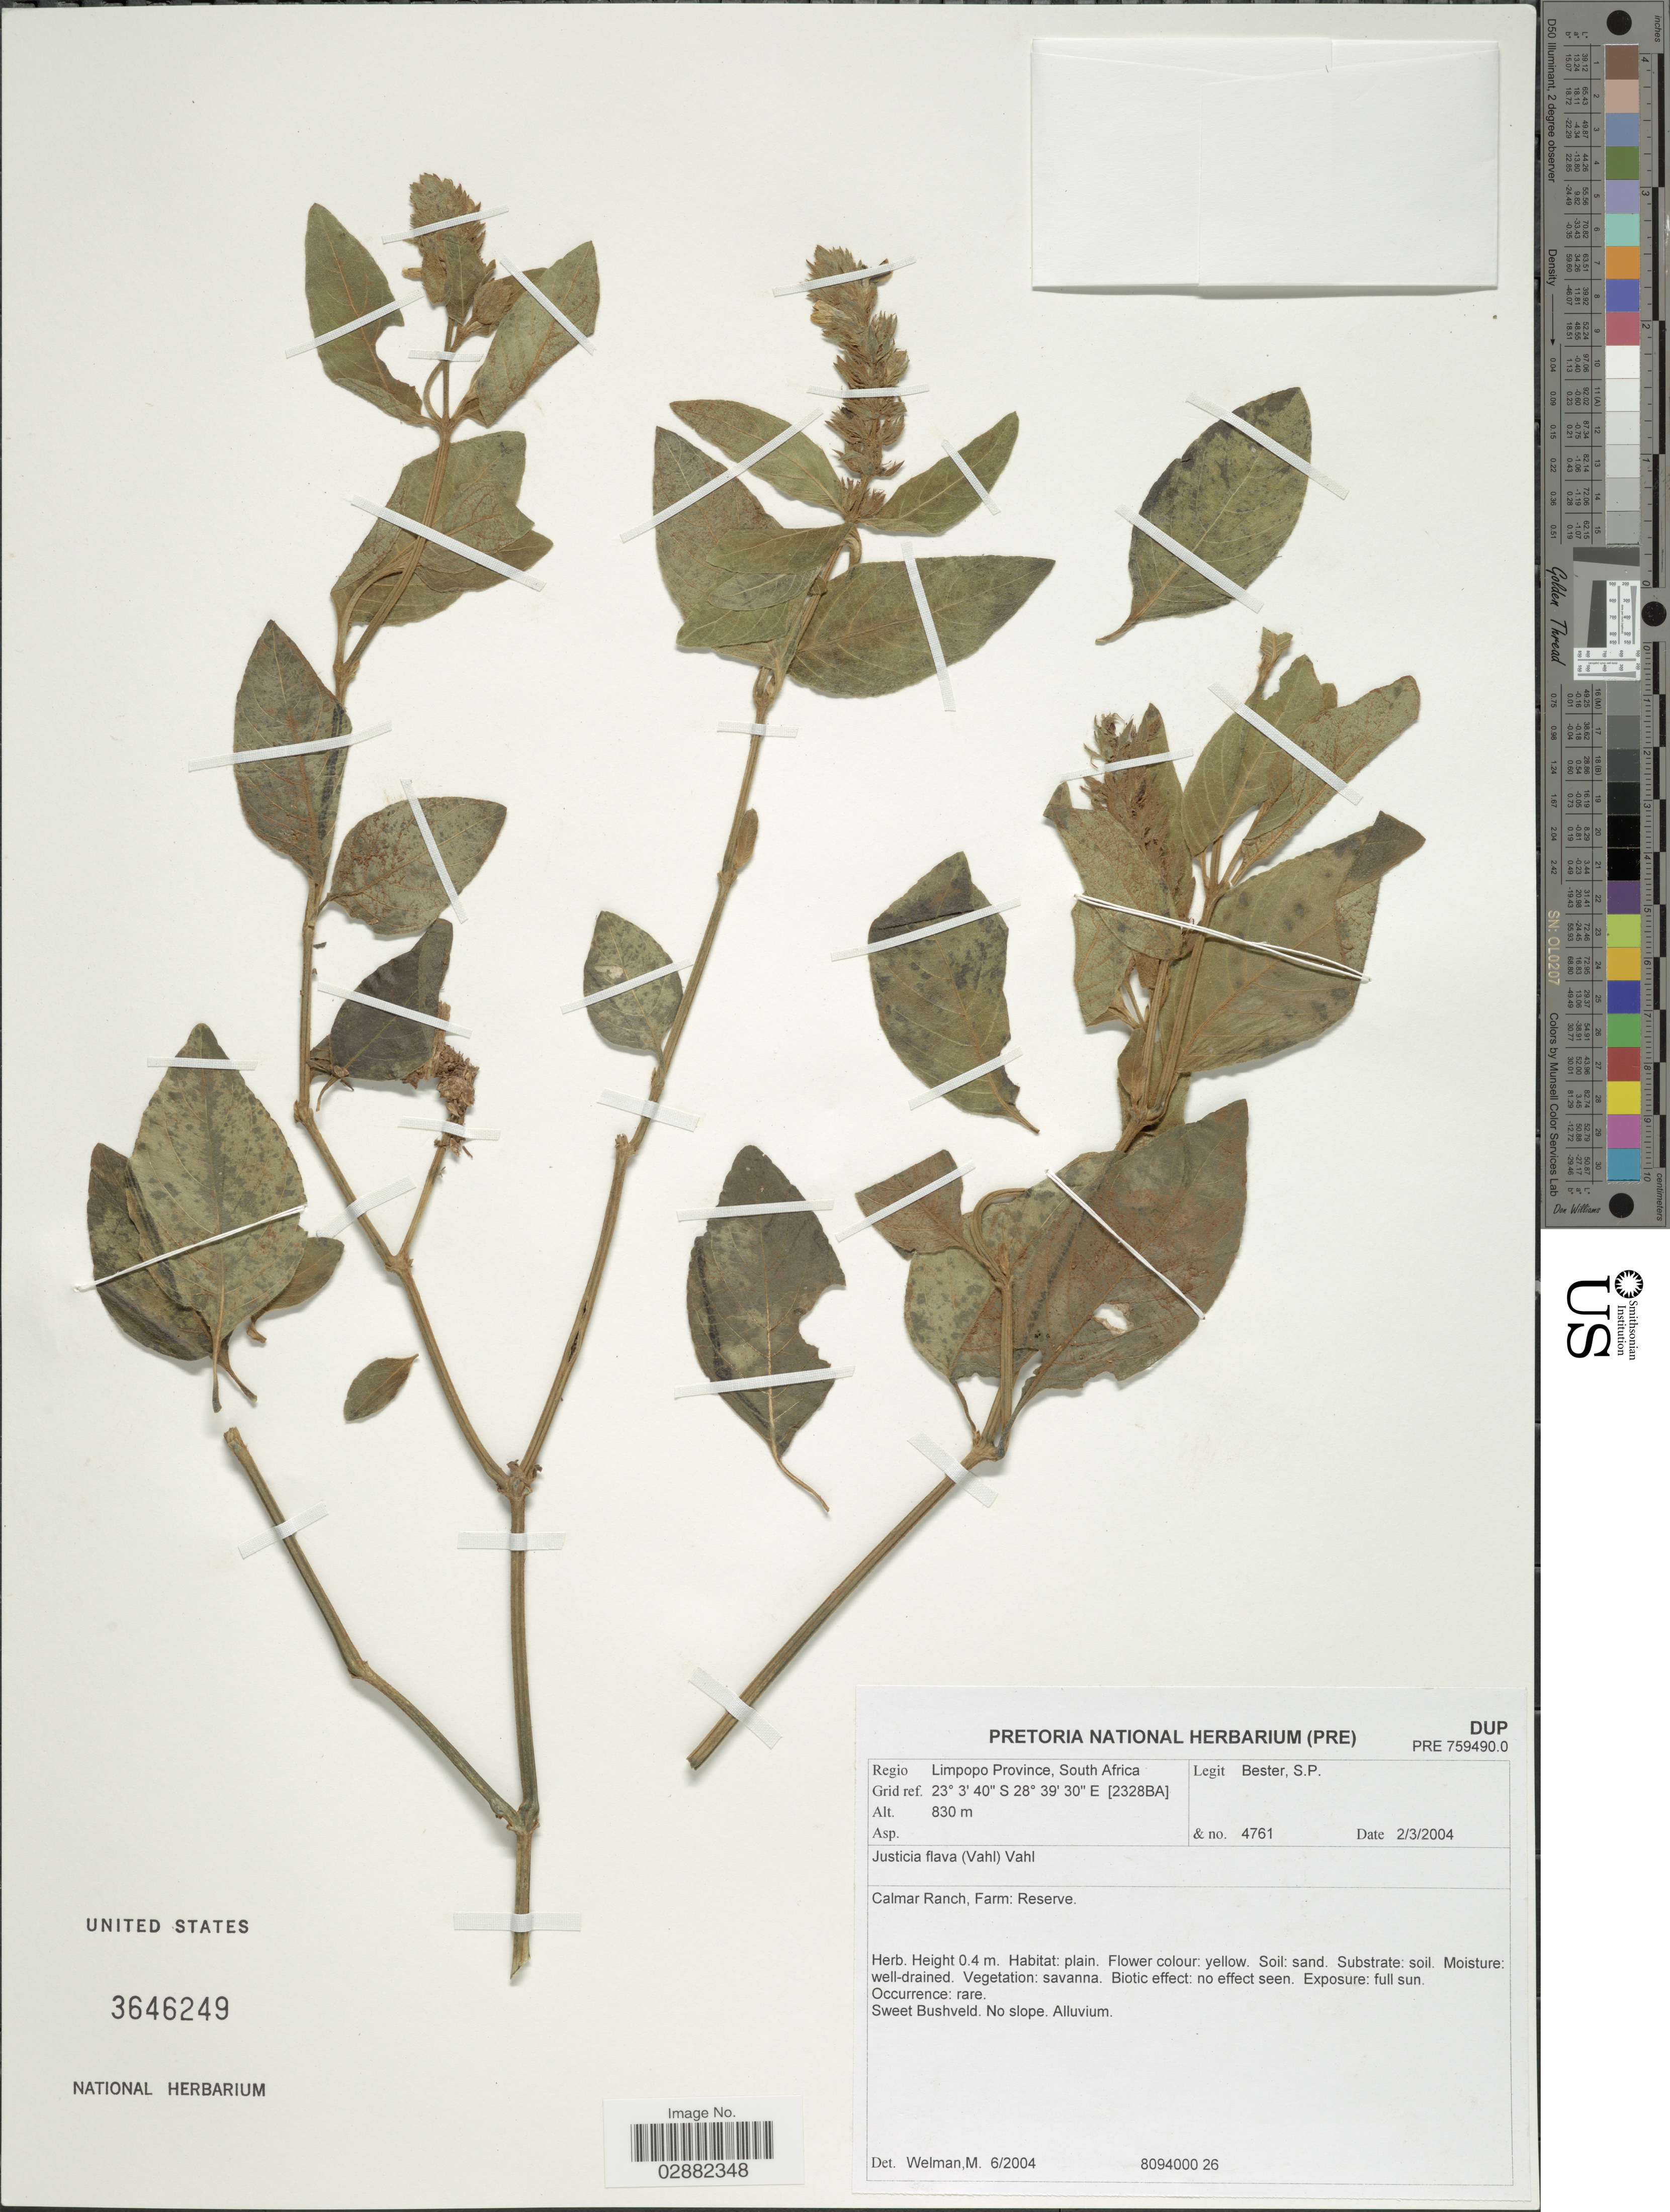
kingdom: Plantae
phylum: Tracheophyta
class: Magnoliopsida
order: Lamiales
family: Acanthaceae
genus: Justicia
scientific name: Justicia flava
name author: (Forssk.) Vahl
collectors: S. Bester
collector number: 4761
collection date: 2004-03-02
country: South Africa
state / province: Limpopo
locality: Regio Limpopo Province, South Africa. Calmar Ranch, Farm: Reserve. Grid ref. [2328BA].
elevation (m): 830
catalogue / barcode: US 3646249